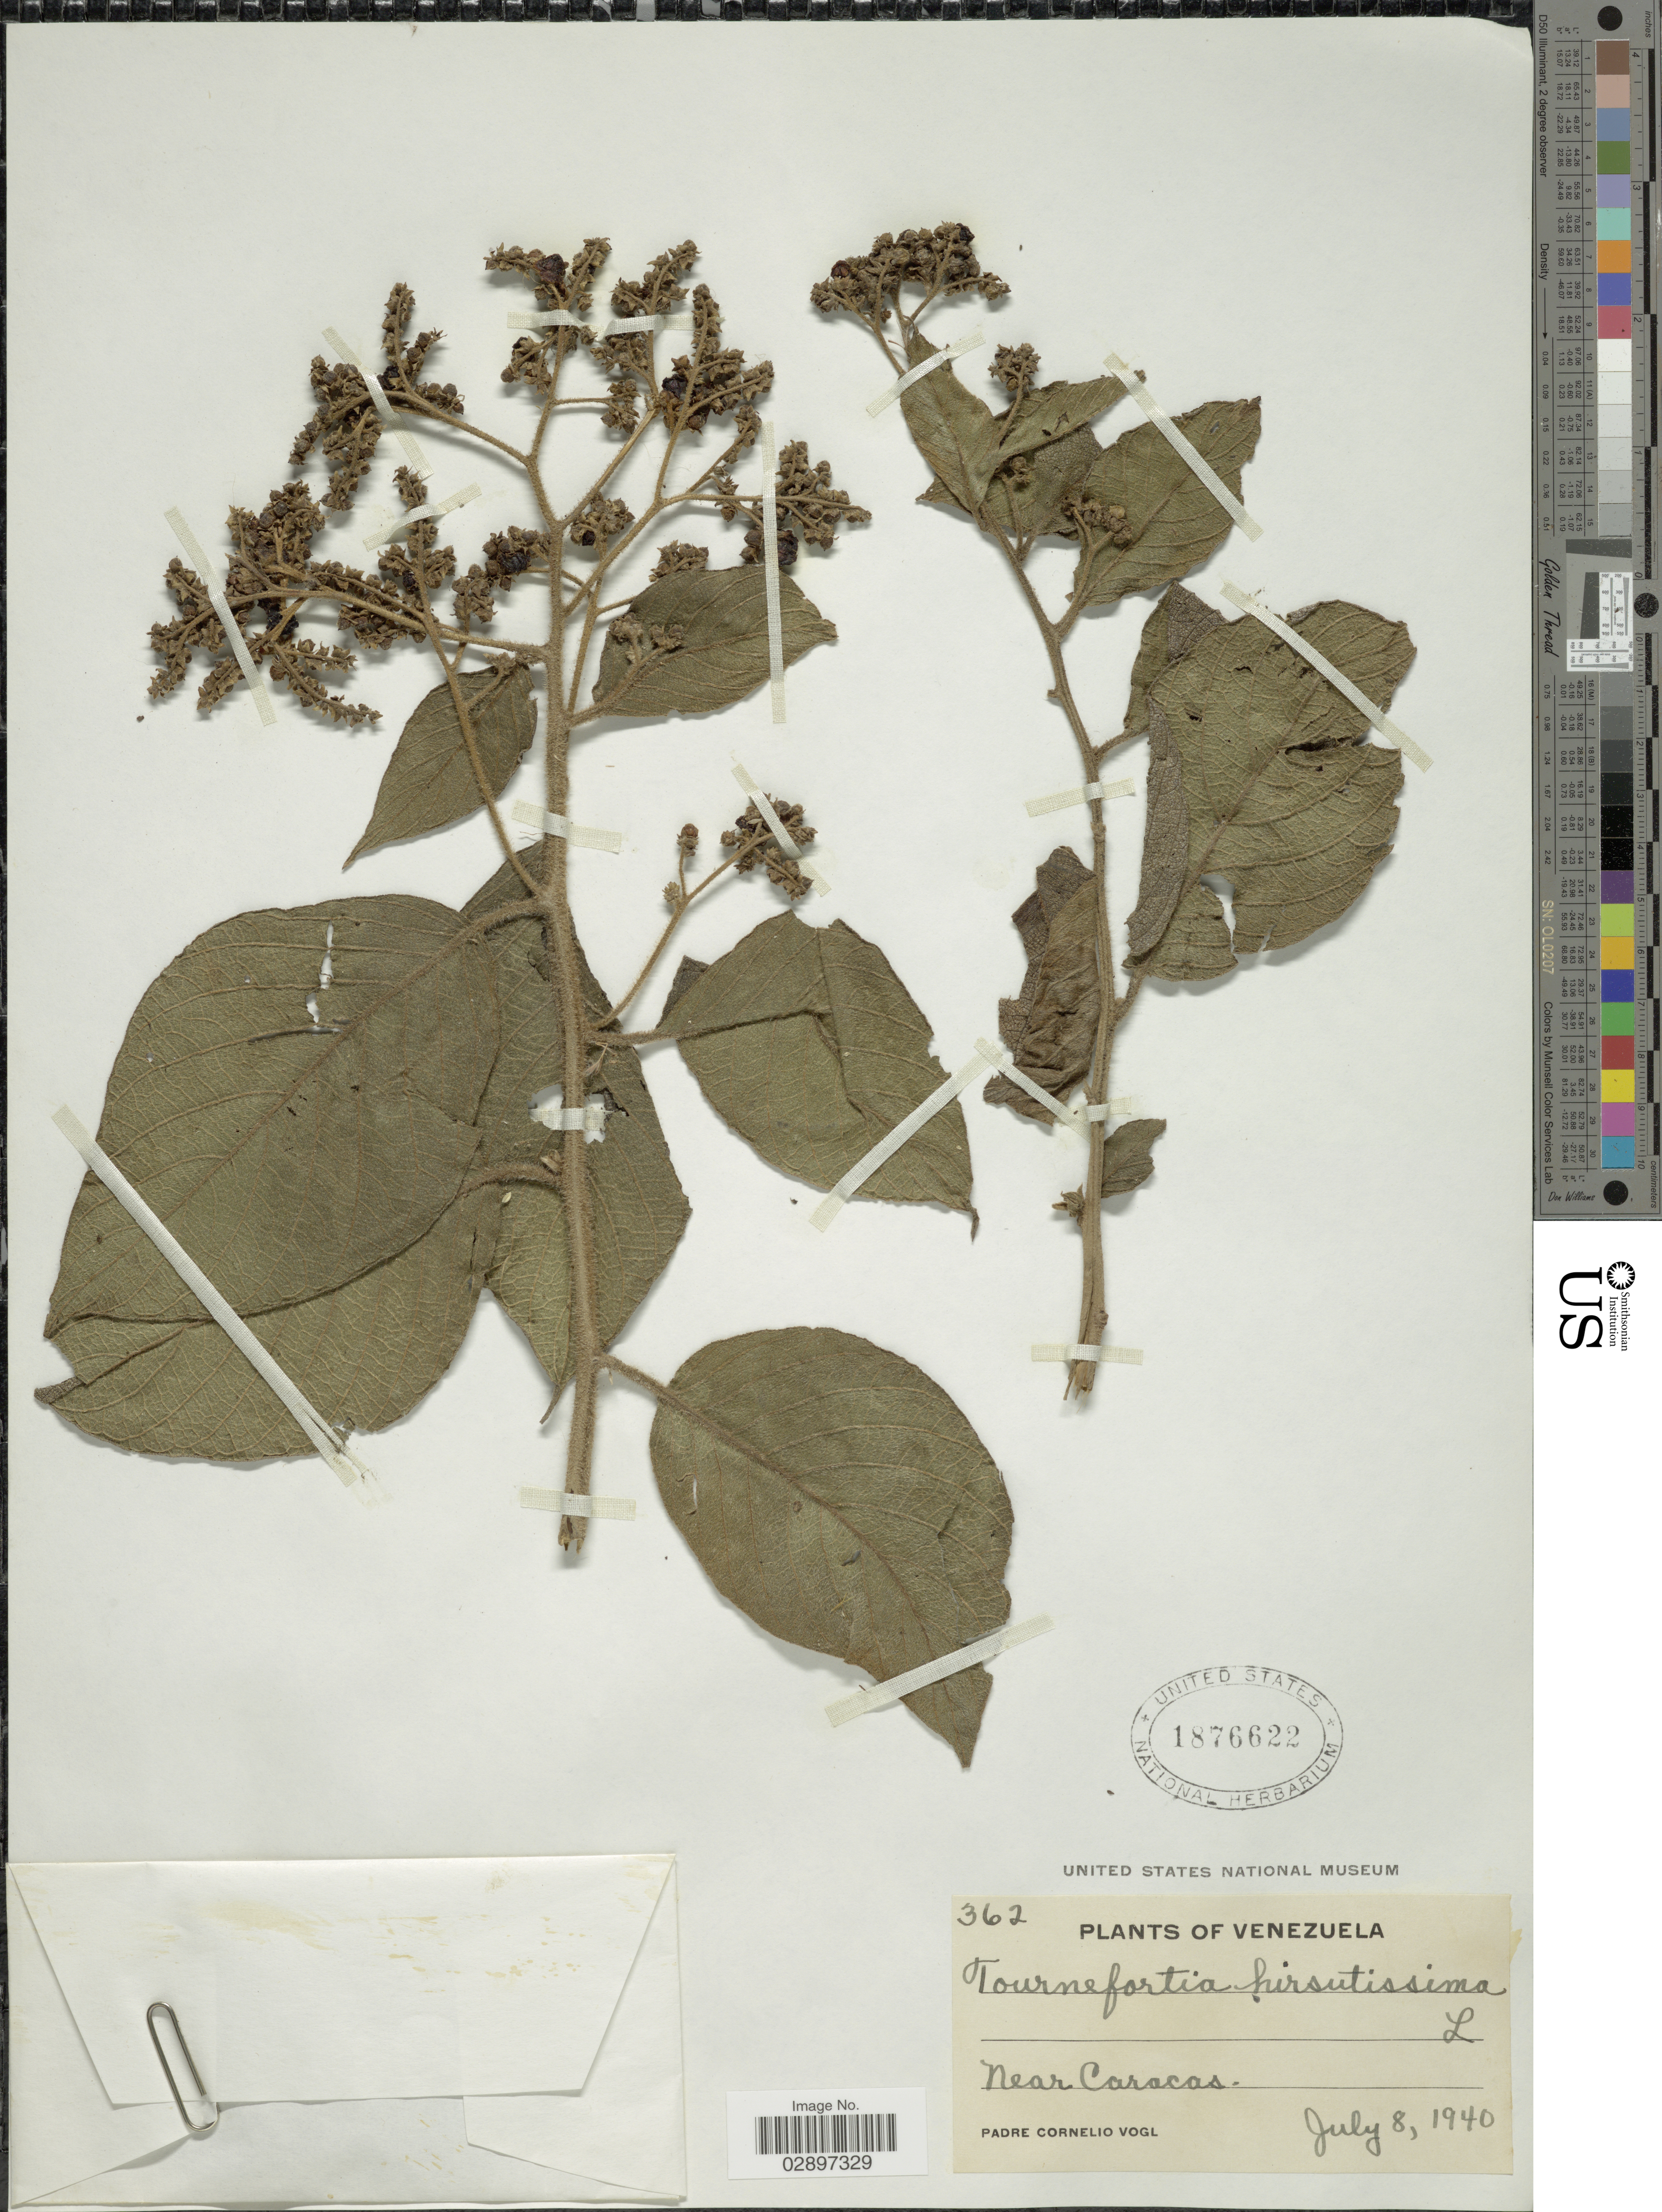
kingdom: Plantae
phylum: Tracheophyta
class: Magnoliopsida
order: Boraginales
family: Heliotropiaceae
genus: Tournefortia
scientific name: Tournefortia hirsutissima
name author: L.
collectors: C. Vogl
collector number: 362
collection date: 1940-07-08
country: Venezuela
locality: Near Caracas.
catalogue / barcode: US 1876622